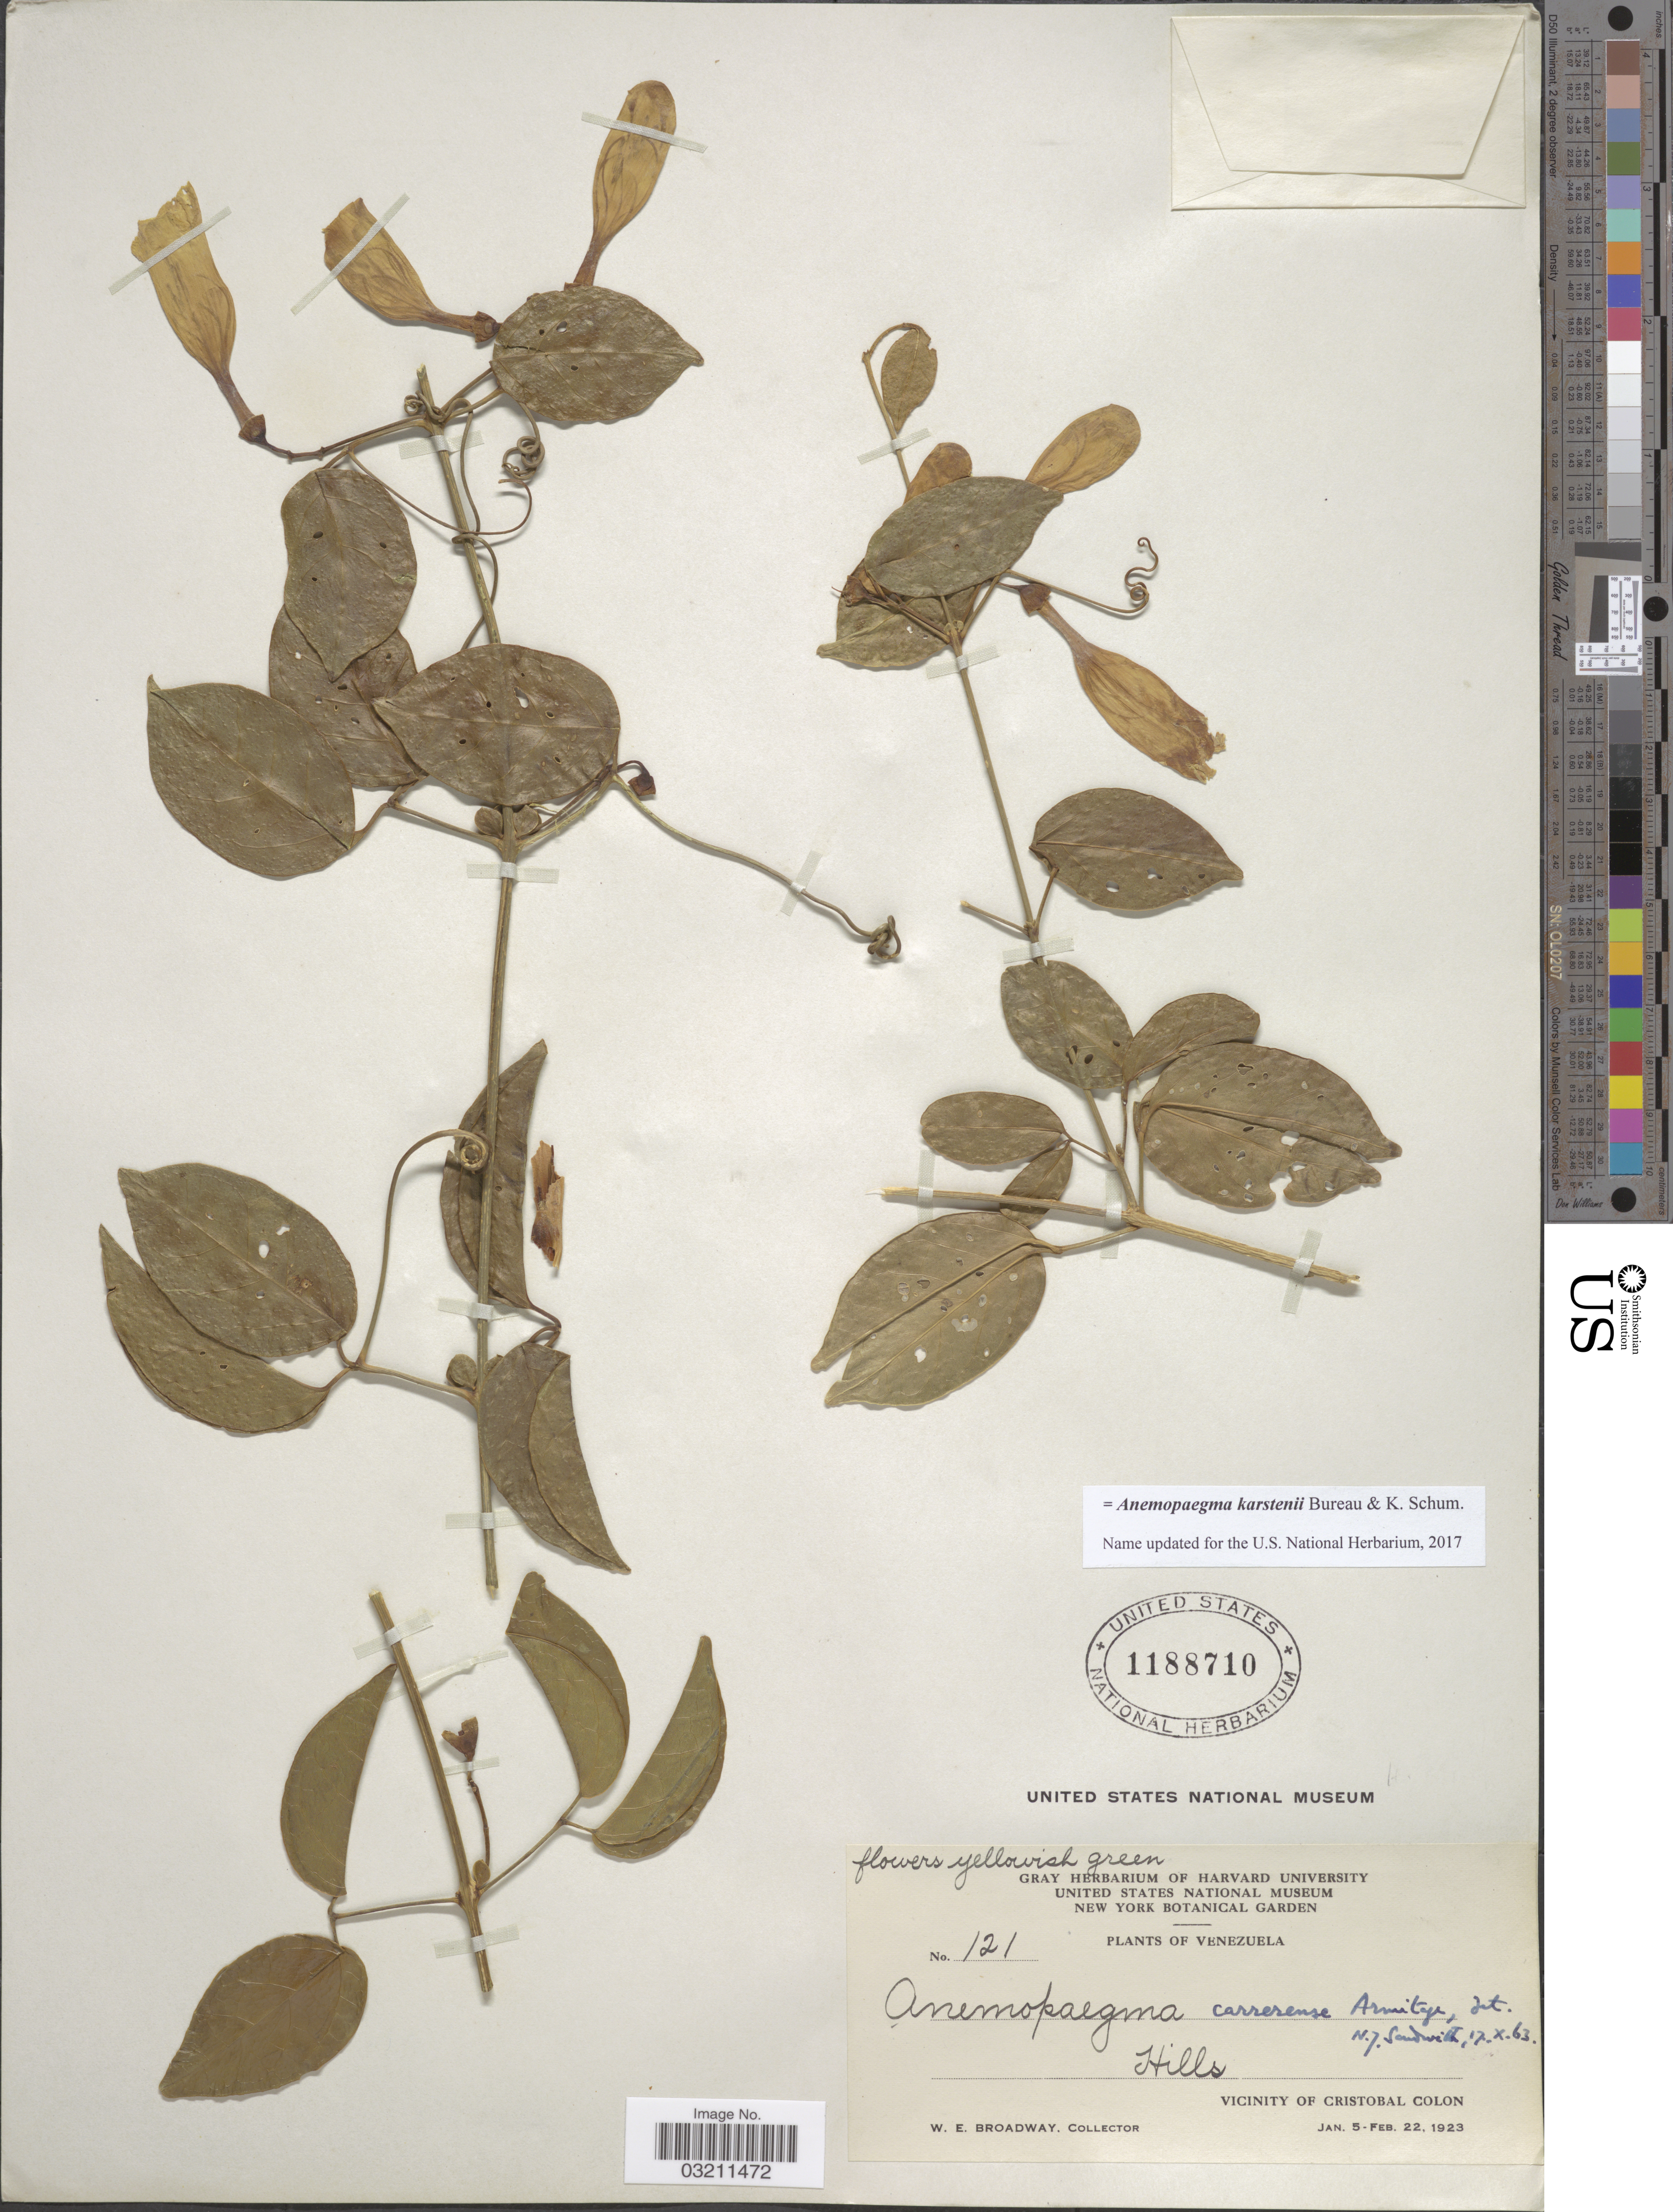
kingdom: Plantae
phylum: Tracheophyta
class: Magnoliopsida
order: Lamiales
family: Bignoniaceae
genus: Anemopaegma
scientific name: Anemopaegma karstenii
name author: Bureau & K. Schum.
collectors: W. E. Broadway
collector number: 121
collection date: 1923-01-05/1923-02-22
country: Venezuela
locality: Vicinity of Cristobal Colon.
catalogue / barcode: US 1188710